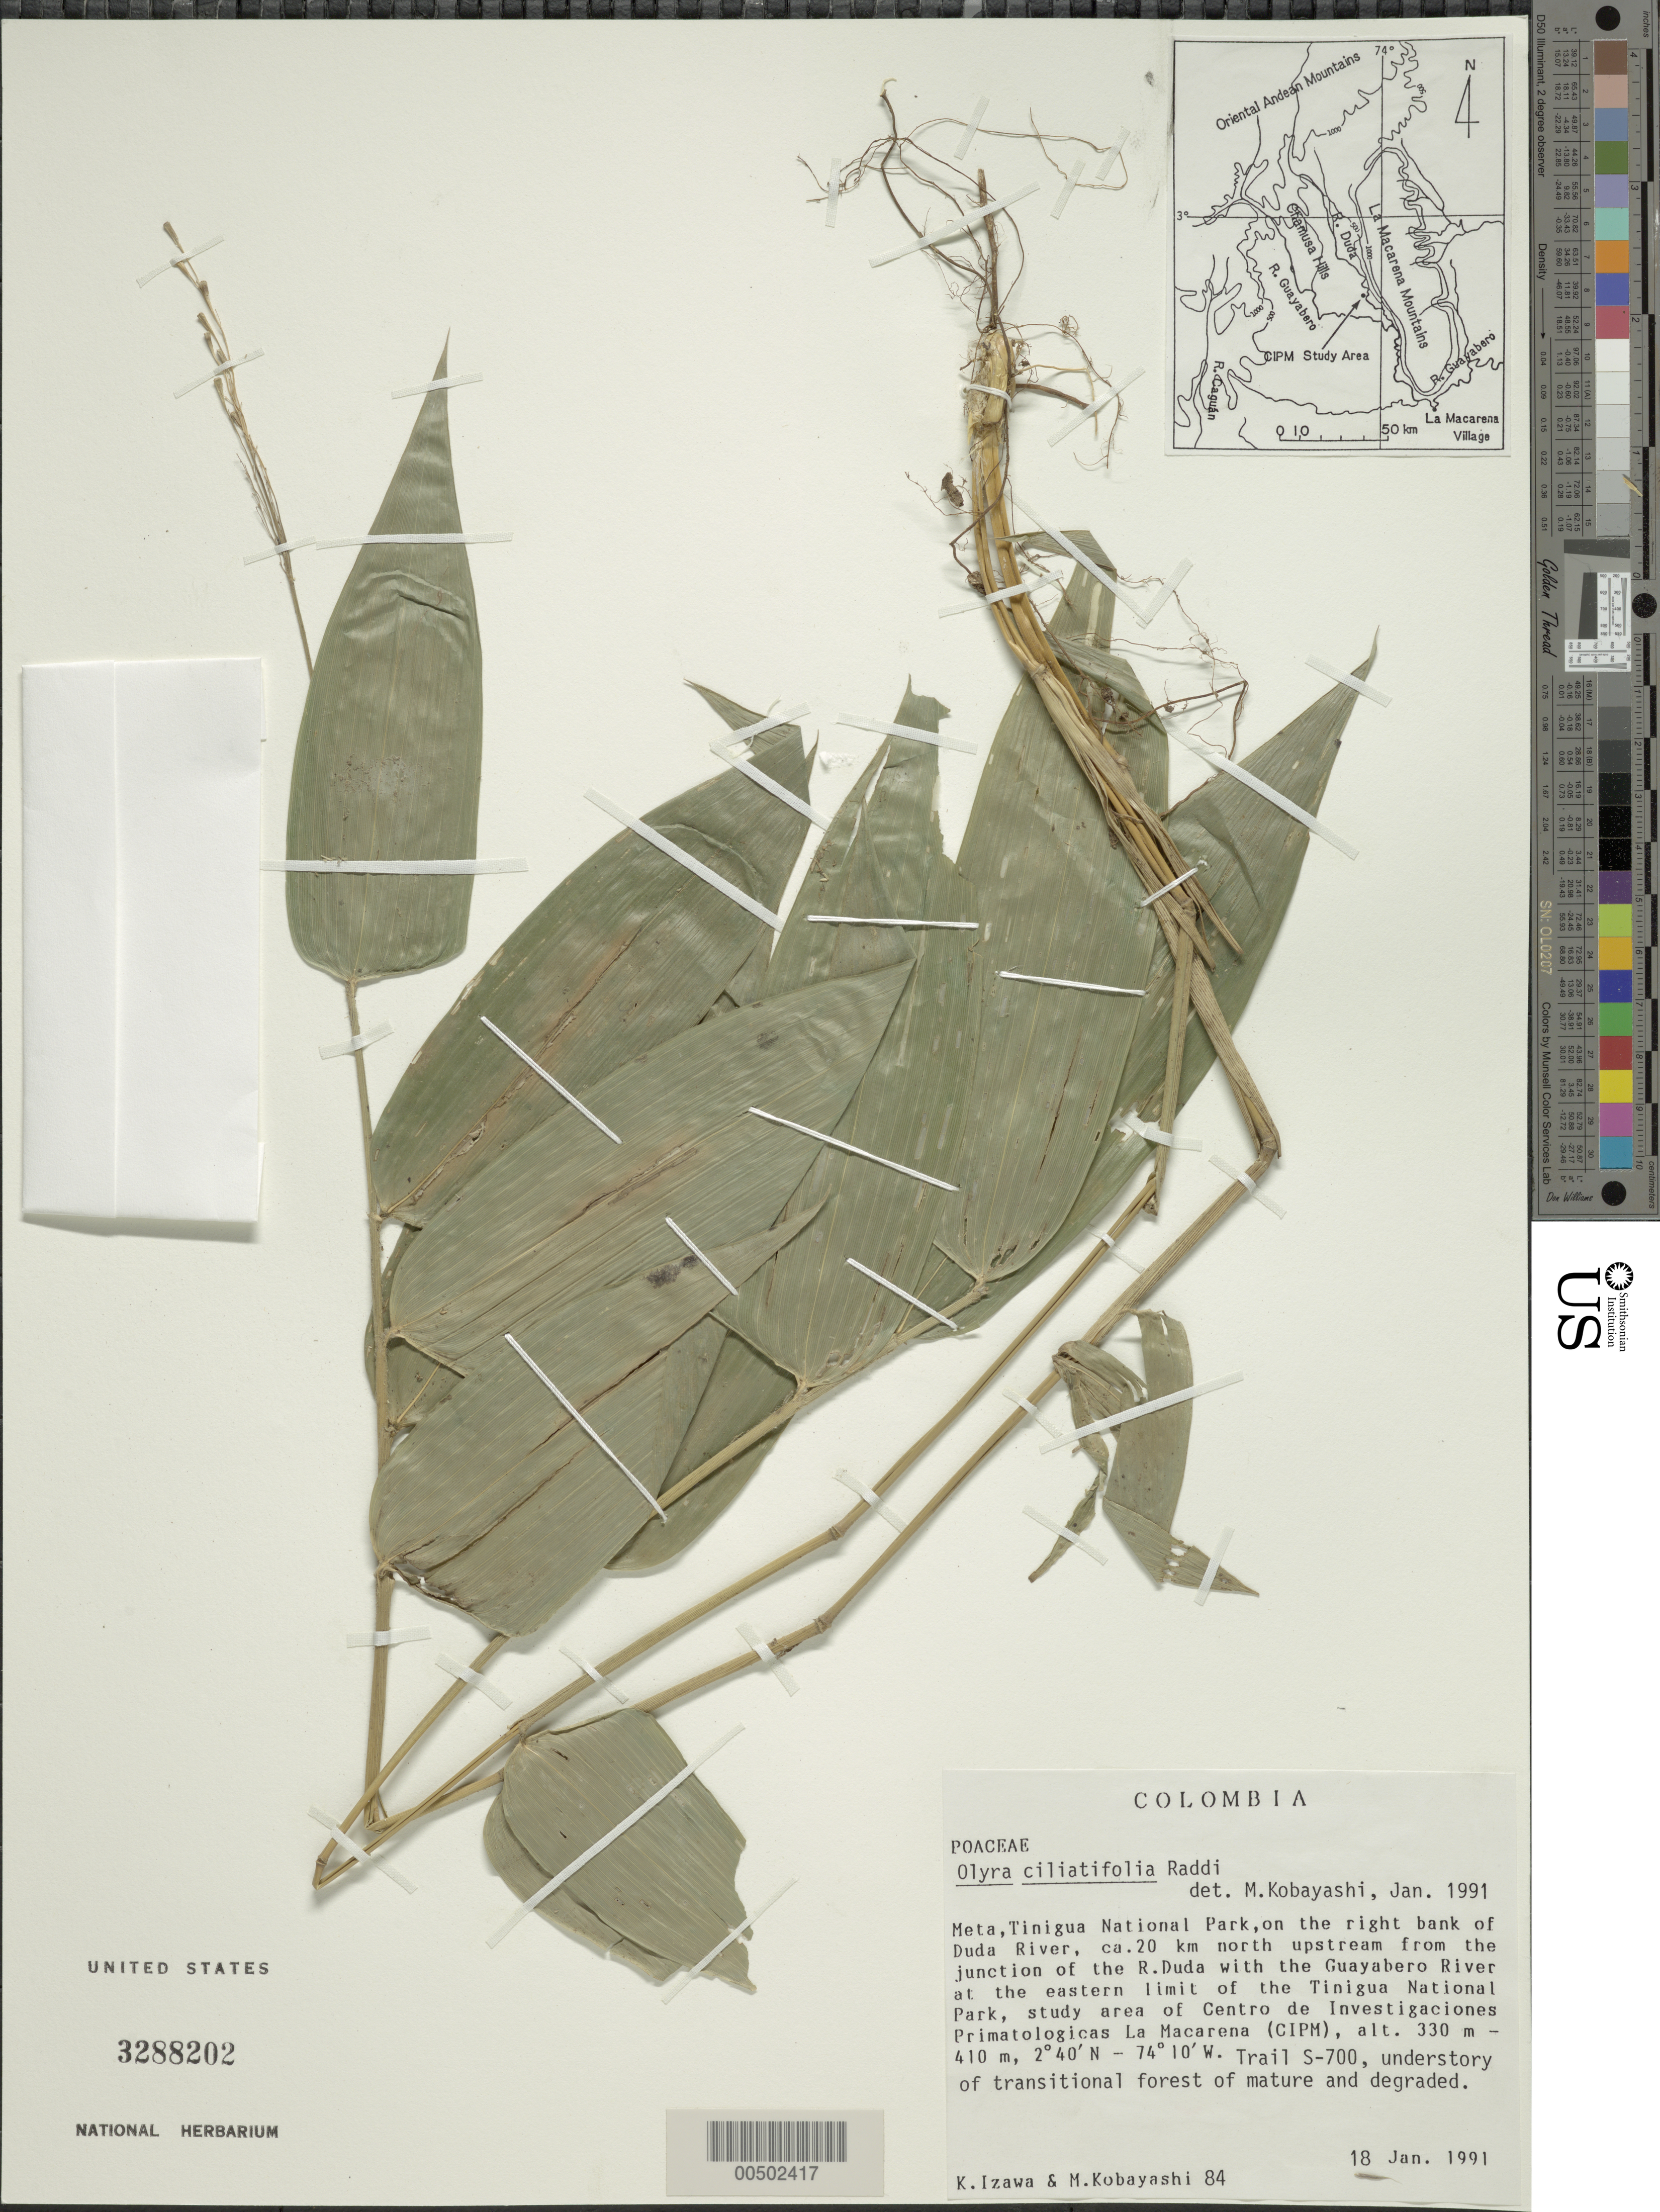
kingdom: Plantae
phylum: Tracheophyta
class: Liliopsida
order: Poales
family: Poaceae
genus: Olyra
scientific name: Olyra ciliatifolia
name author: Raddi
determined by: Kobayashi, M.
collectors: K. Izawa & M. Kobayashi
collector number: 84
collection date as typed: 18 Jan 1991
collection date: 1991-01-18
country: Colombia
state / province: Meta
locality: Tinigua National Park, bank of Duda River, ca 20 km N of the junct. of Duda River and the Guyabero River, Trail s-700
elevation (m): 330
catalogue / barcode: US 3288202